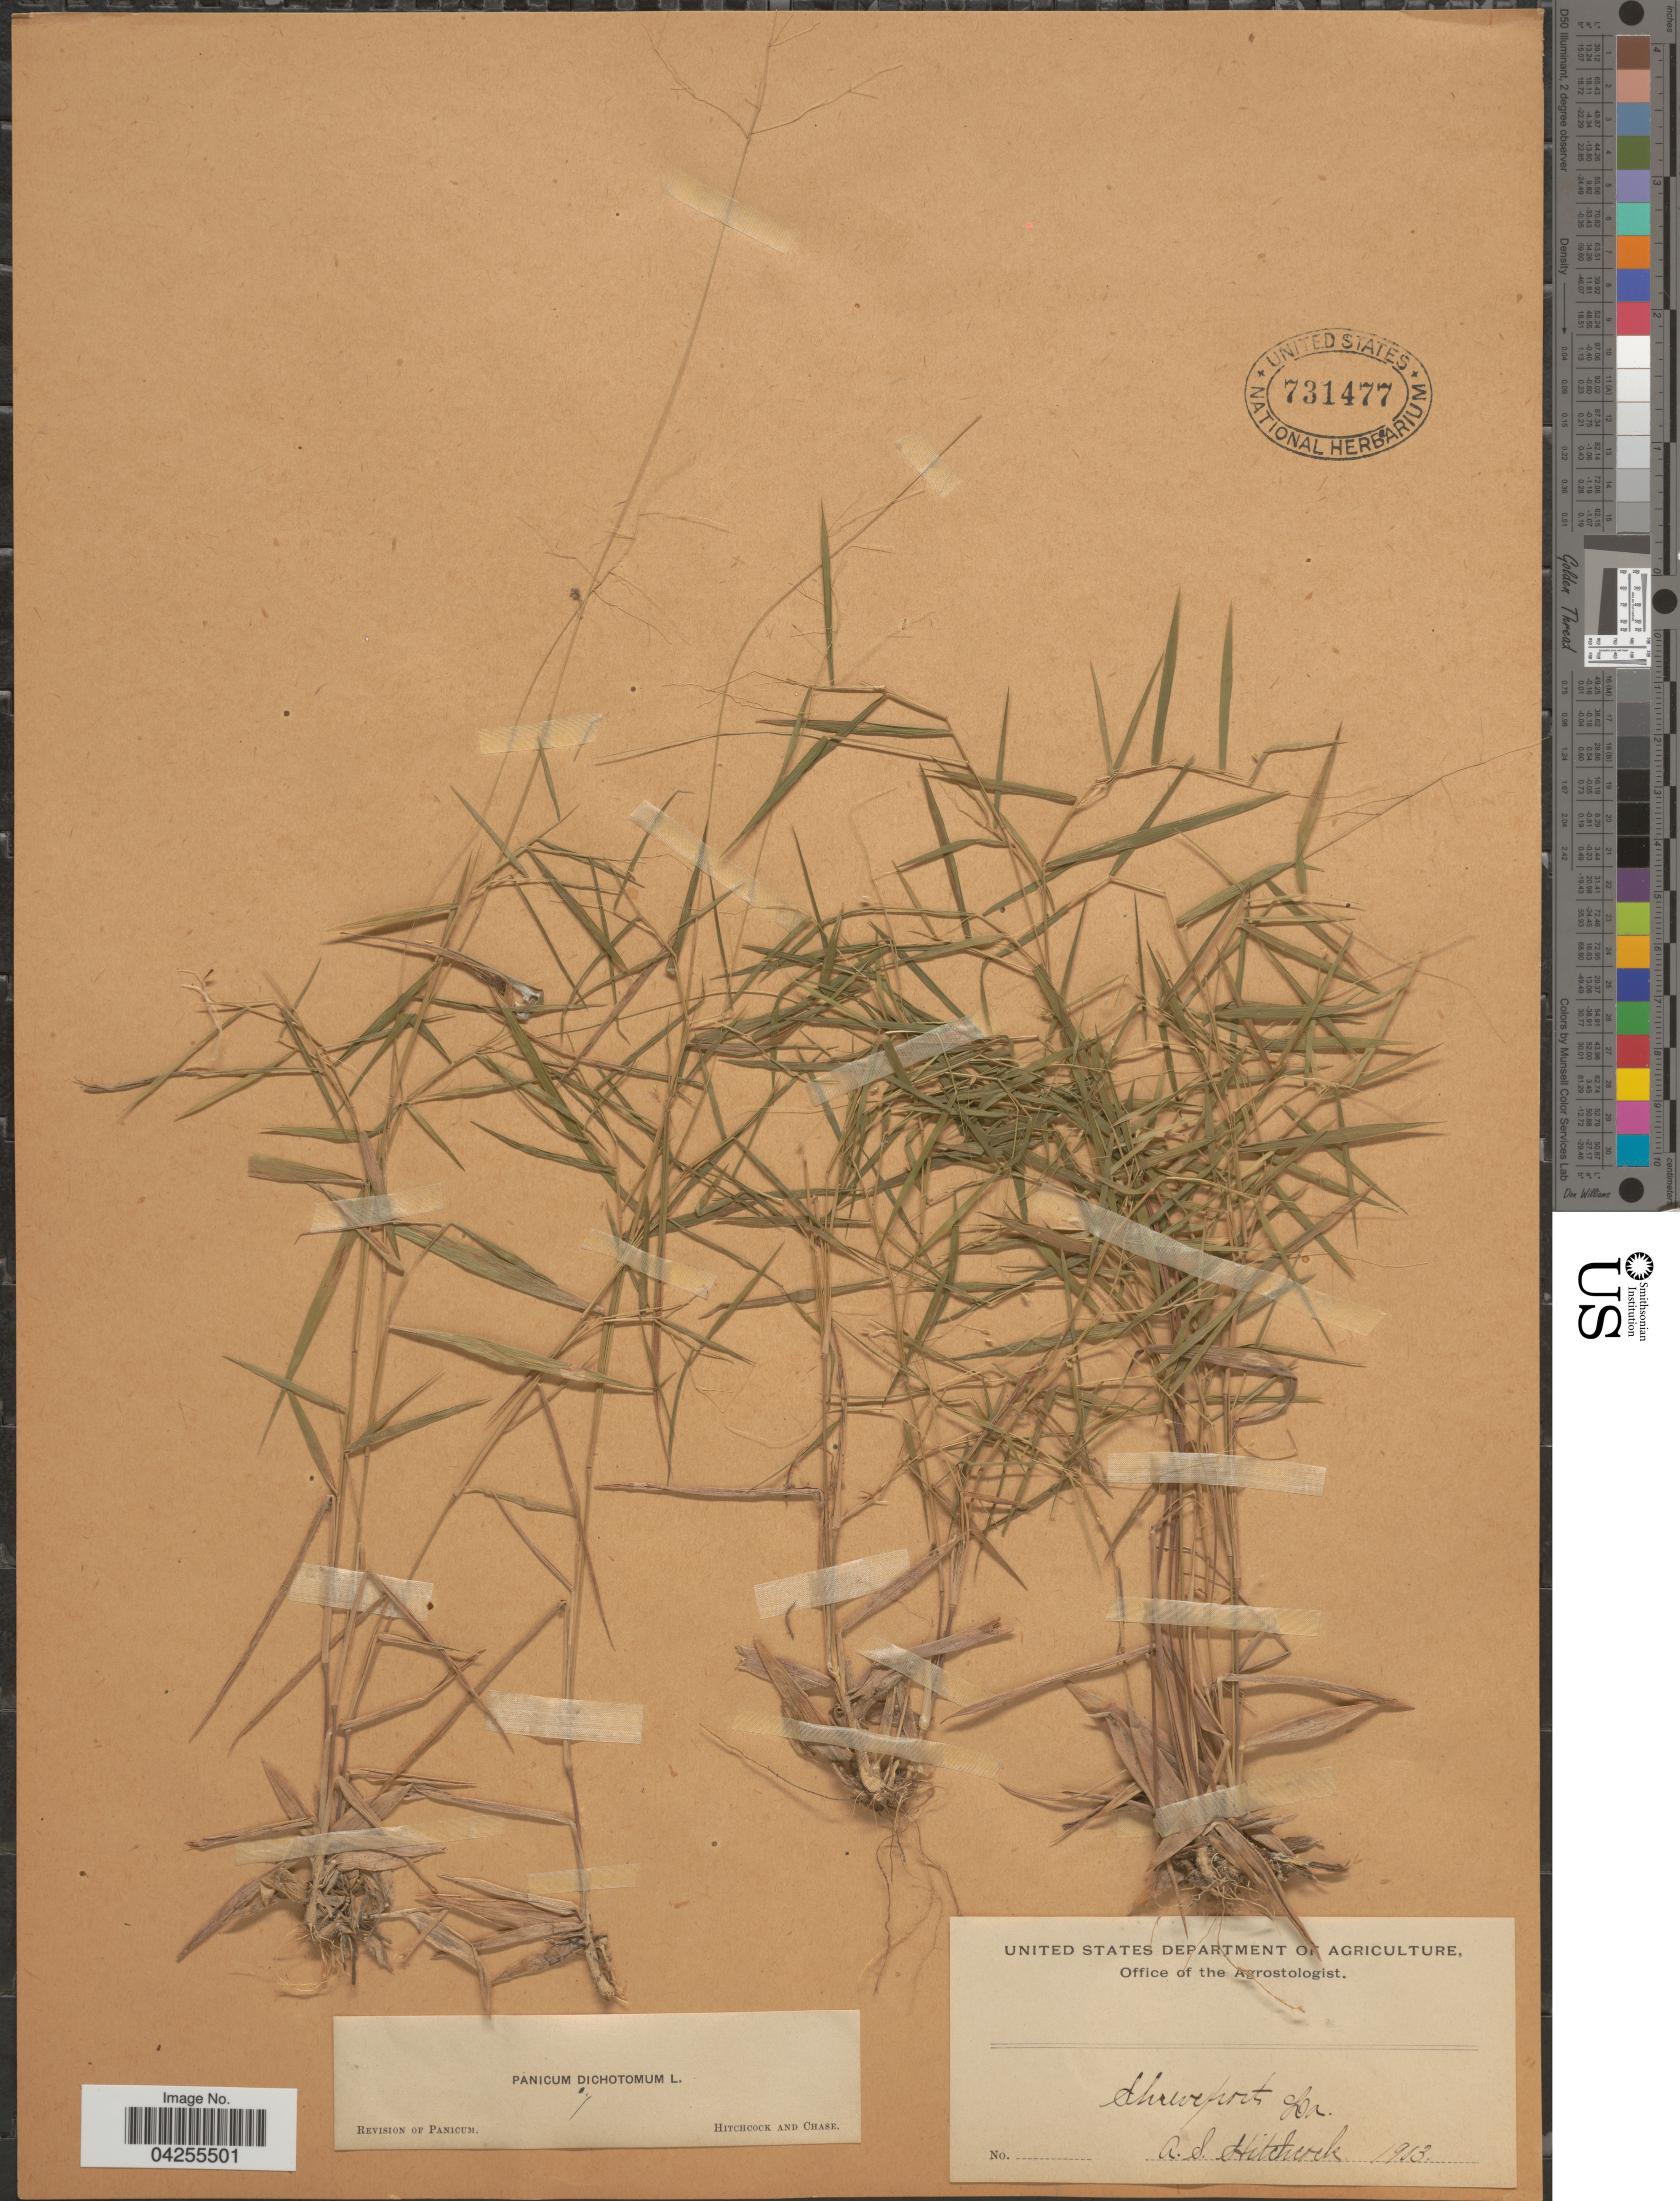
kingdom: Plantae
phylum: Tracheophyta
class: Liliopsida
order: Poales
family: Poaceae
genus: Dichanthelium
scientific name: Dichanthelium dichotomum var. dichotomum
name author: (L.) Gould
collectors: A. S. Hitchcock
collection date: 1903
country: United States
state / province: Louisiana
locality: Shreveport.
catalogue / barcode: US 731477